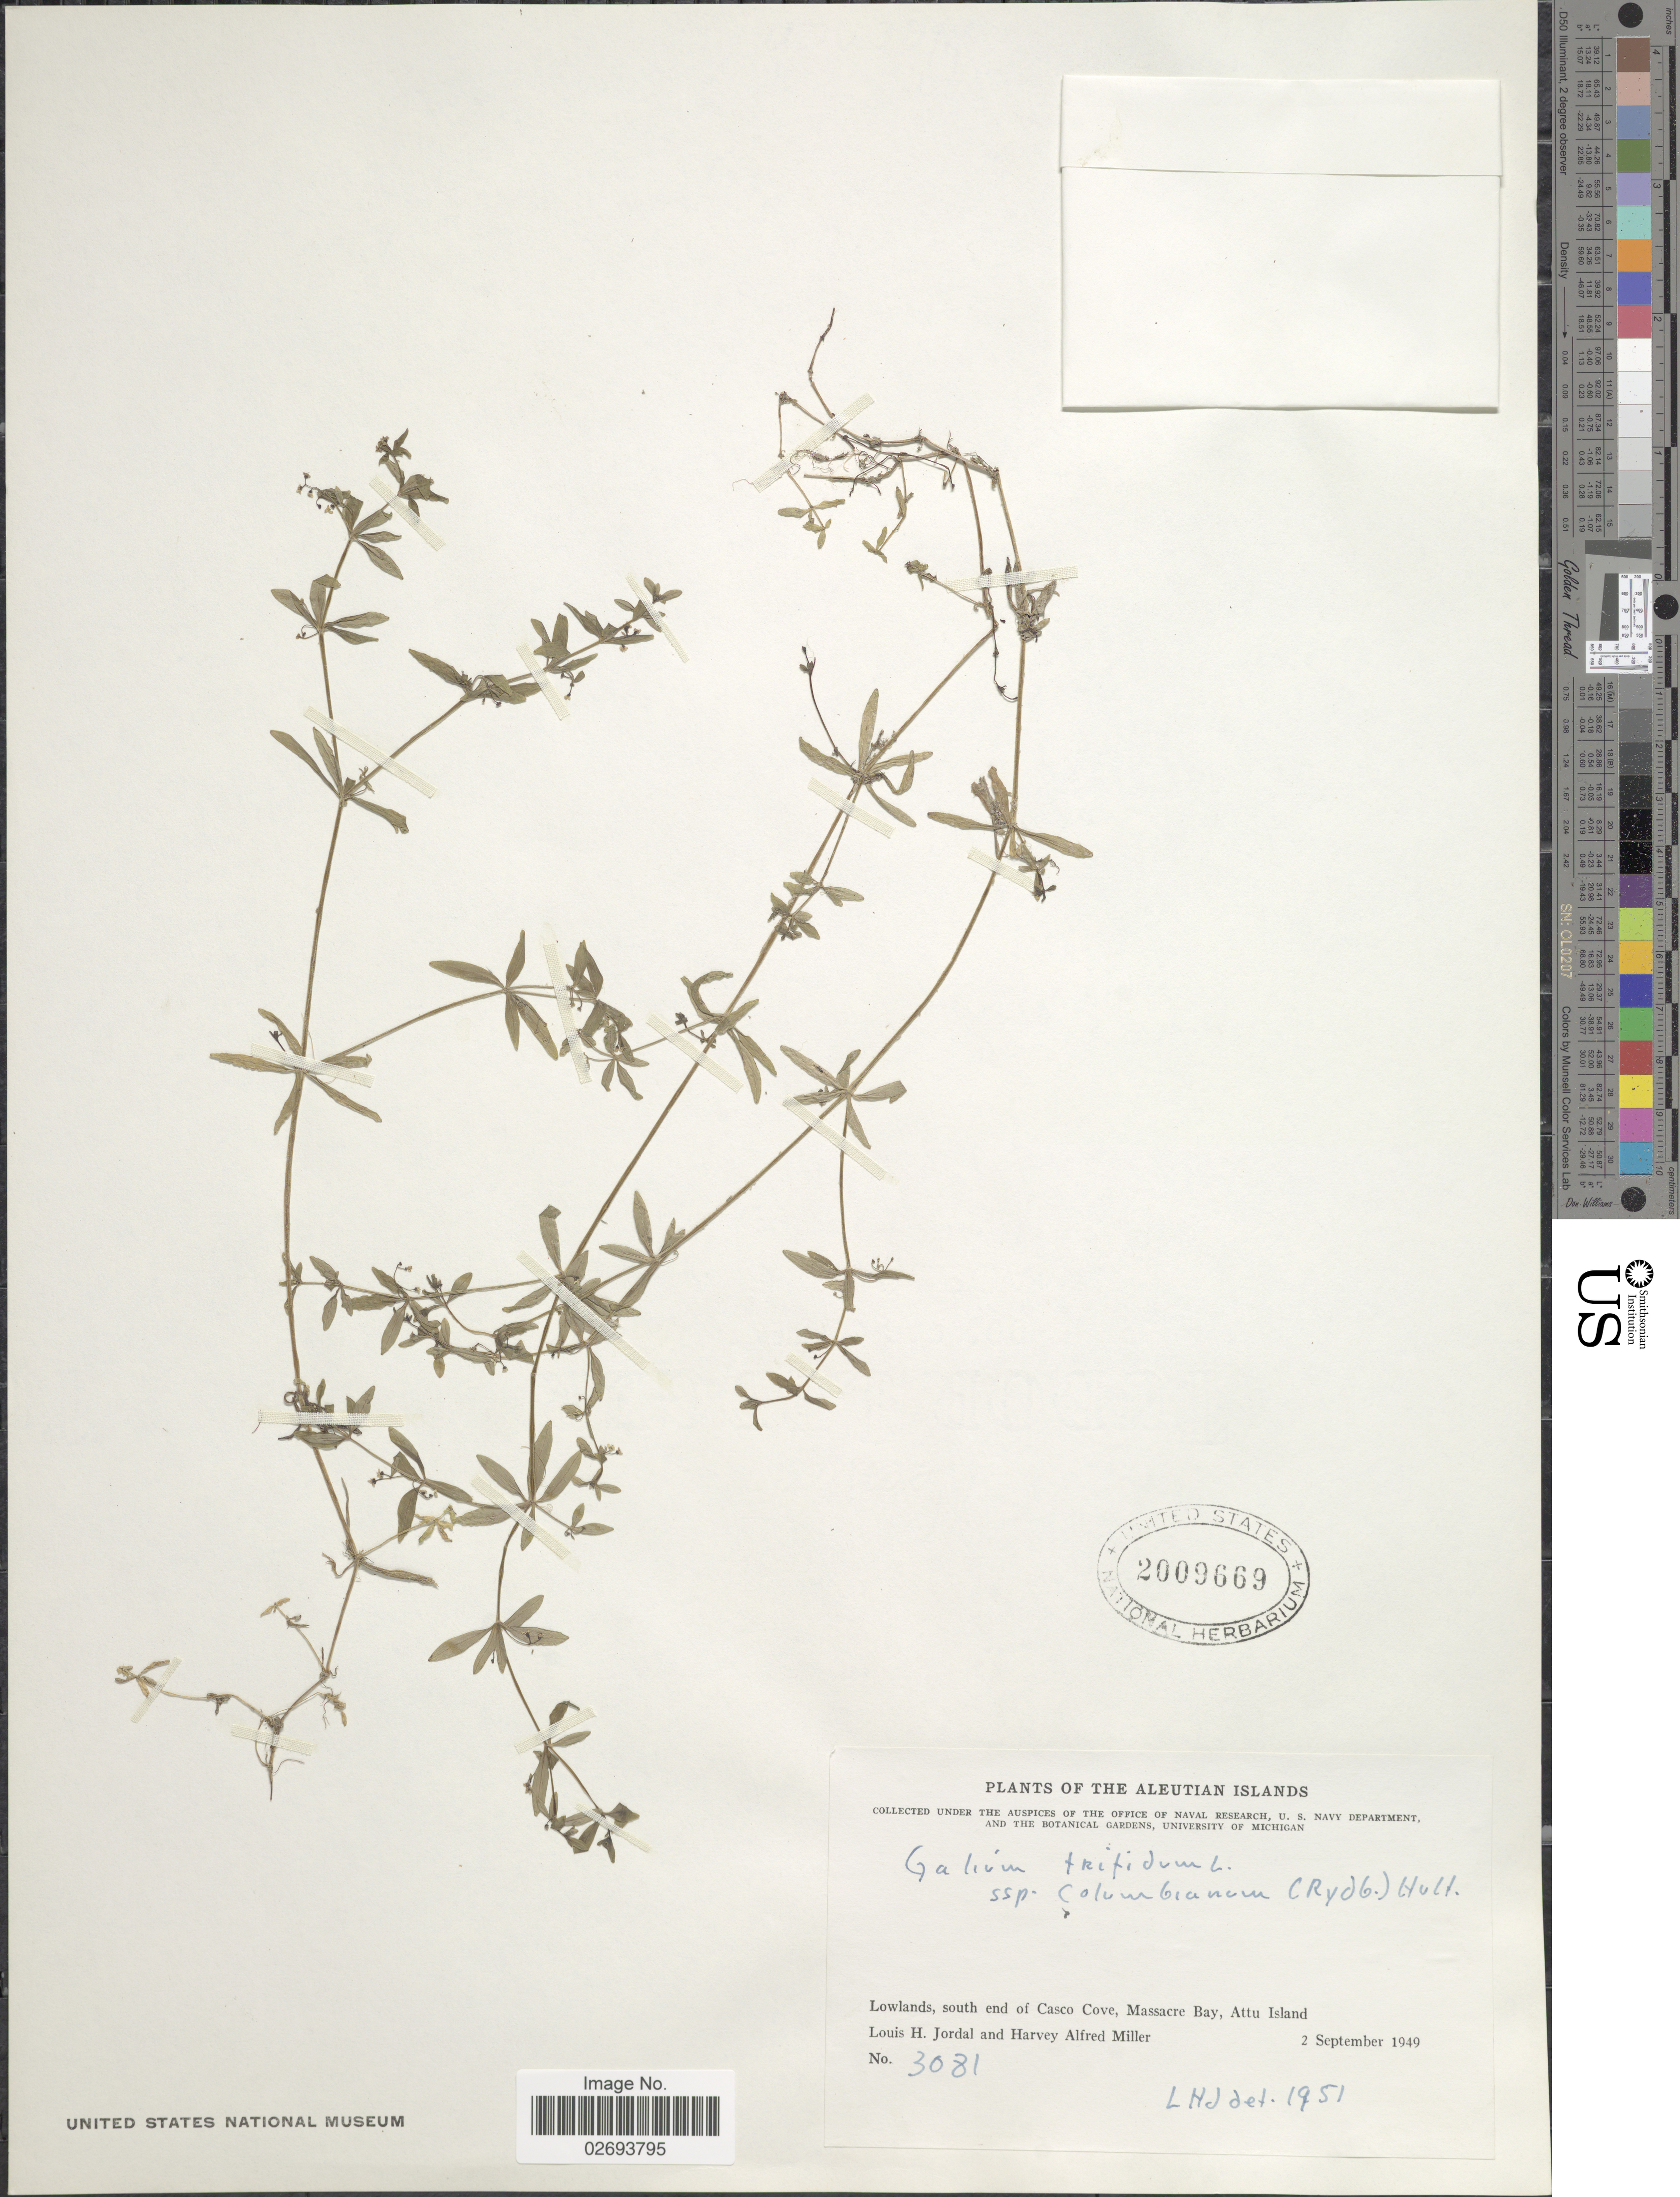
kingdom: Plantae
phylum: Tracheophyta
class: Magnoliopsida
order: Gentianales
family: Rubiaceae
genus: Galium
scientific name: Galium trifidum subsp. columbianum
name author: (Rydb.) Hultén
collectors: L. Jordal & H. A. Miller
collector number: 3081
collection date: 1949-09-02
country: United States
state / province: Alaska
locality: Aleutian Islands, Lowlands, south end of Casco Cove, Massacre Bay, Attu Island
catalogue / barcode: US 2009669